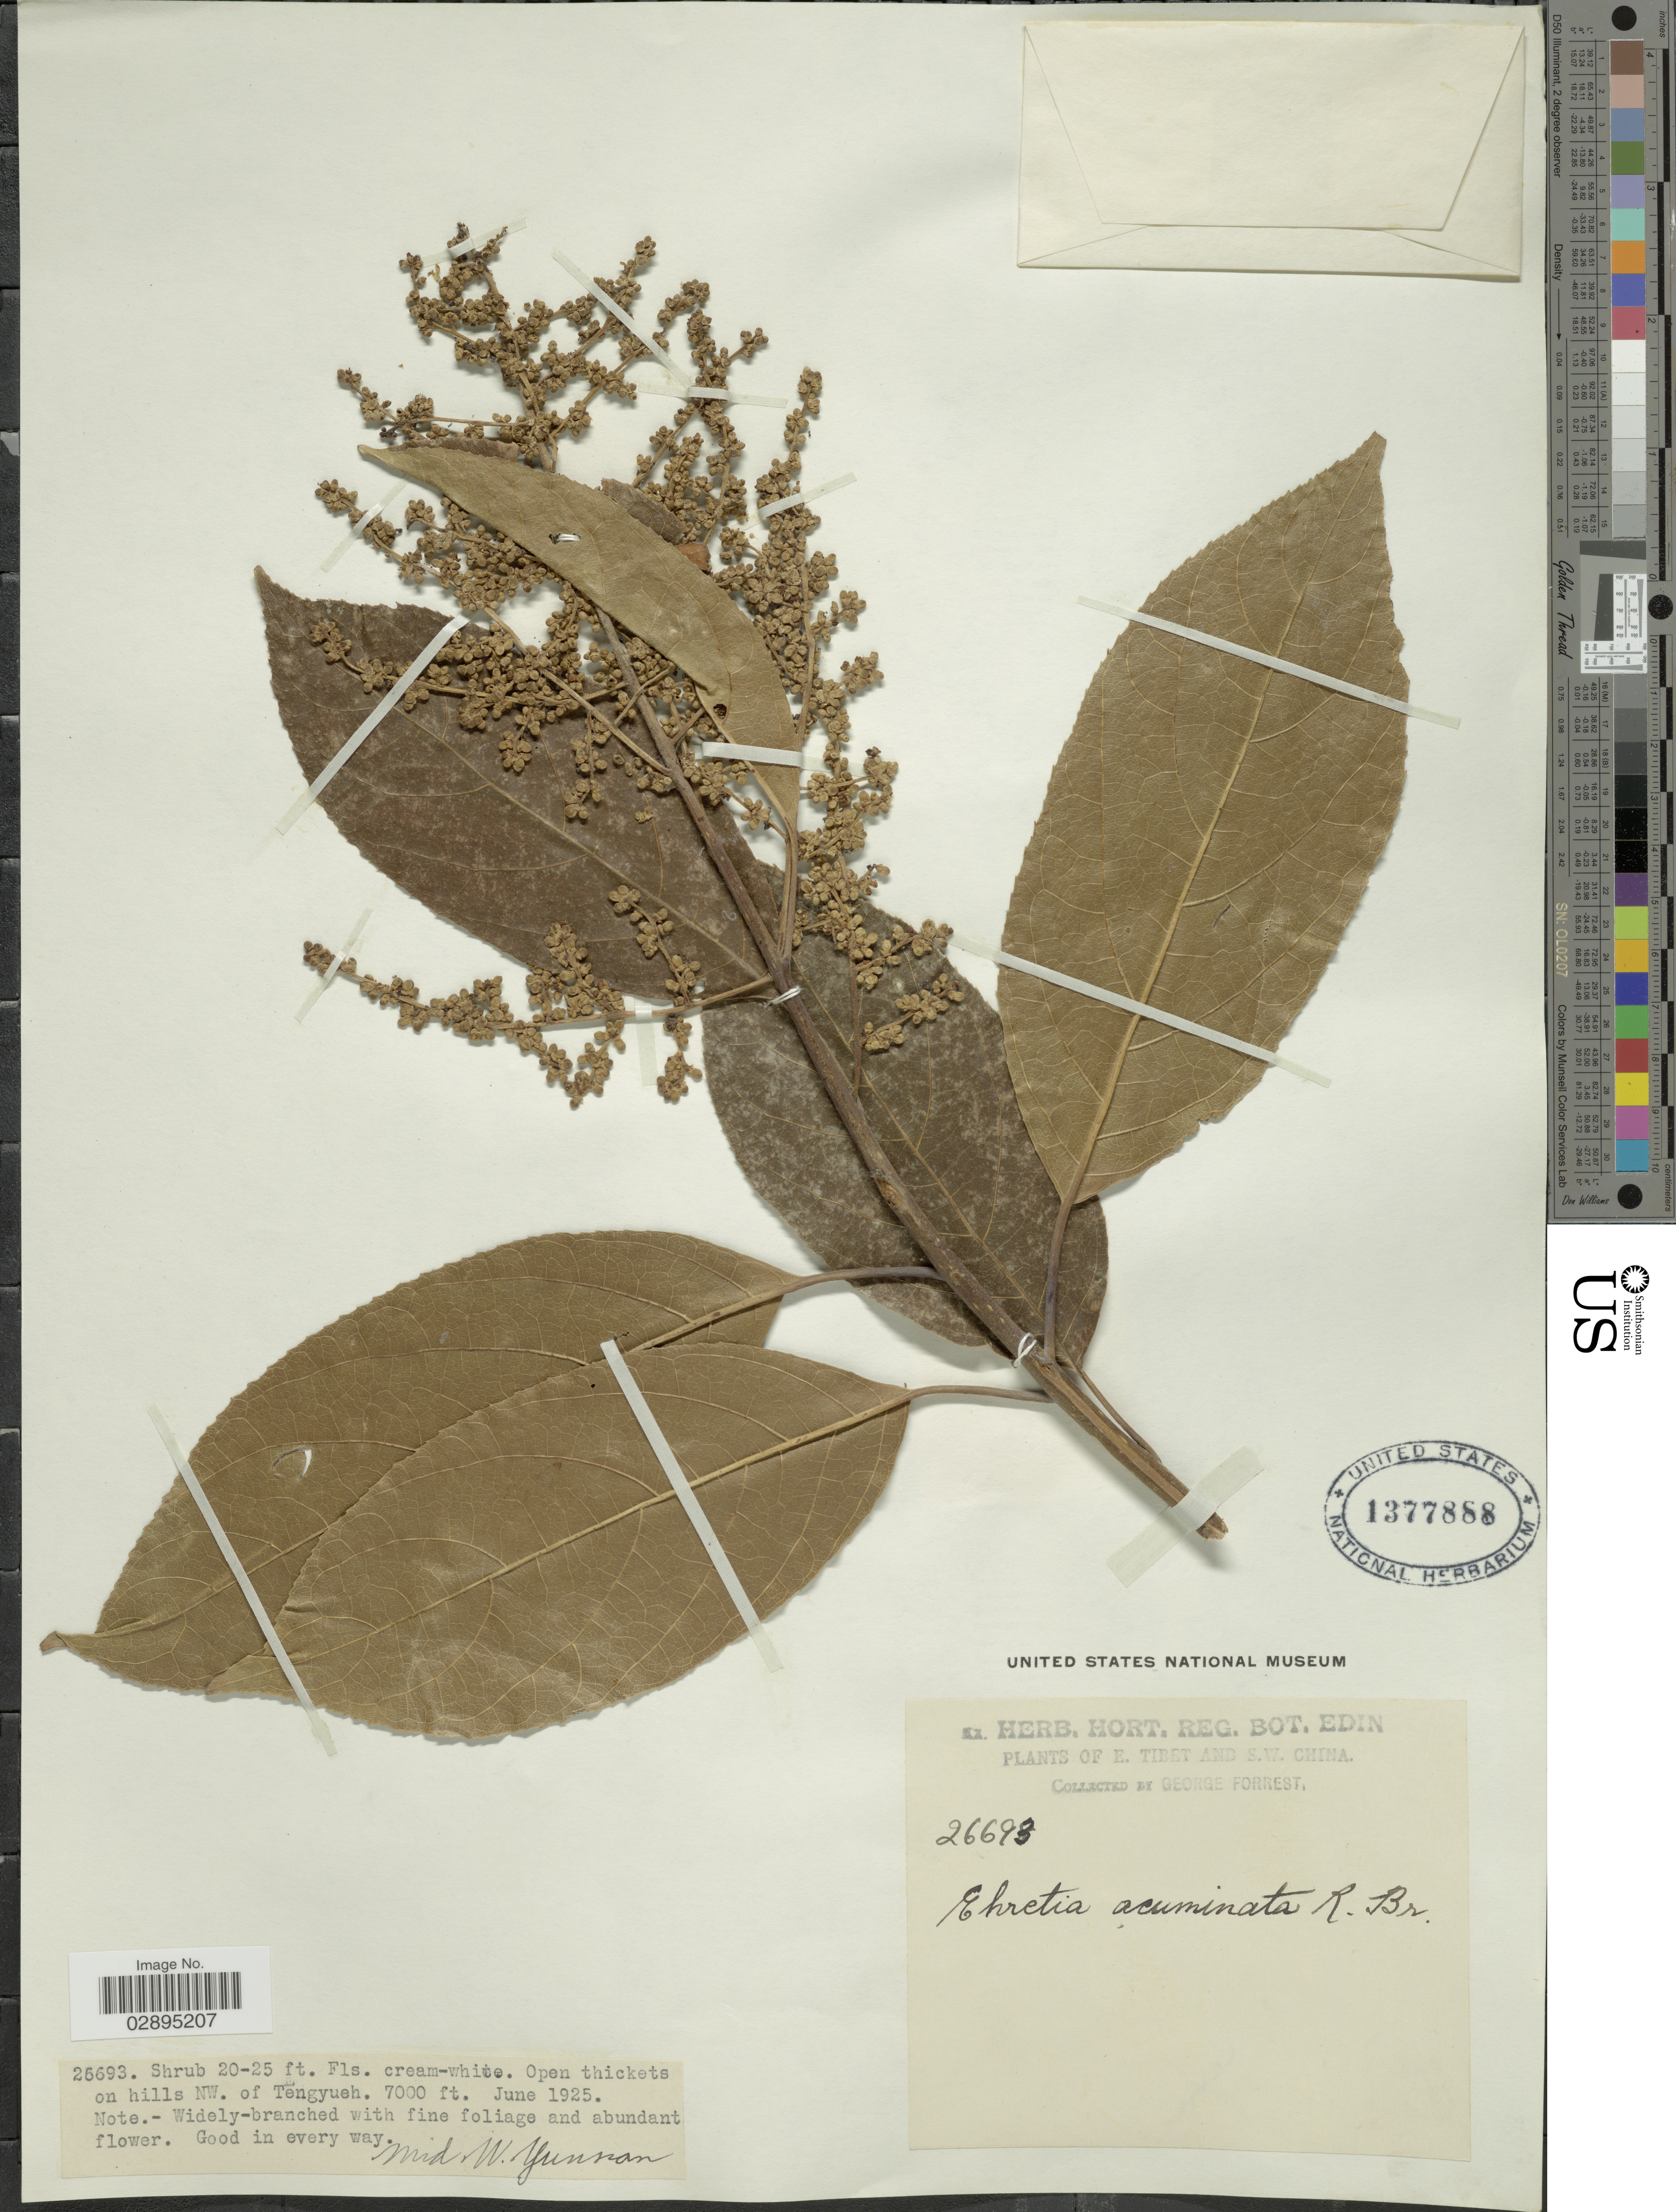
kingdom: Plantae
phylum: Tracheophyta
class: Magnoliopsida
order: Boraginales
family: Ehretiaceae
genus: Ehretia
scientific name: Ehretia acuminata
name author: R. Br.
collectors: G. Forrest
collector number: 26693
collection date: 1925-06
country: China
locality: E. Tibet and S.W. China. Open thickets on hills NW. of Tengyueh.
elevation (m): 2134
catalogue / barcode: US 1377888